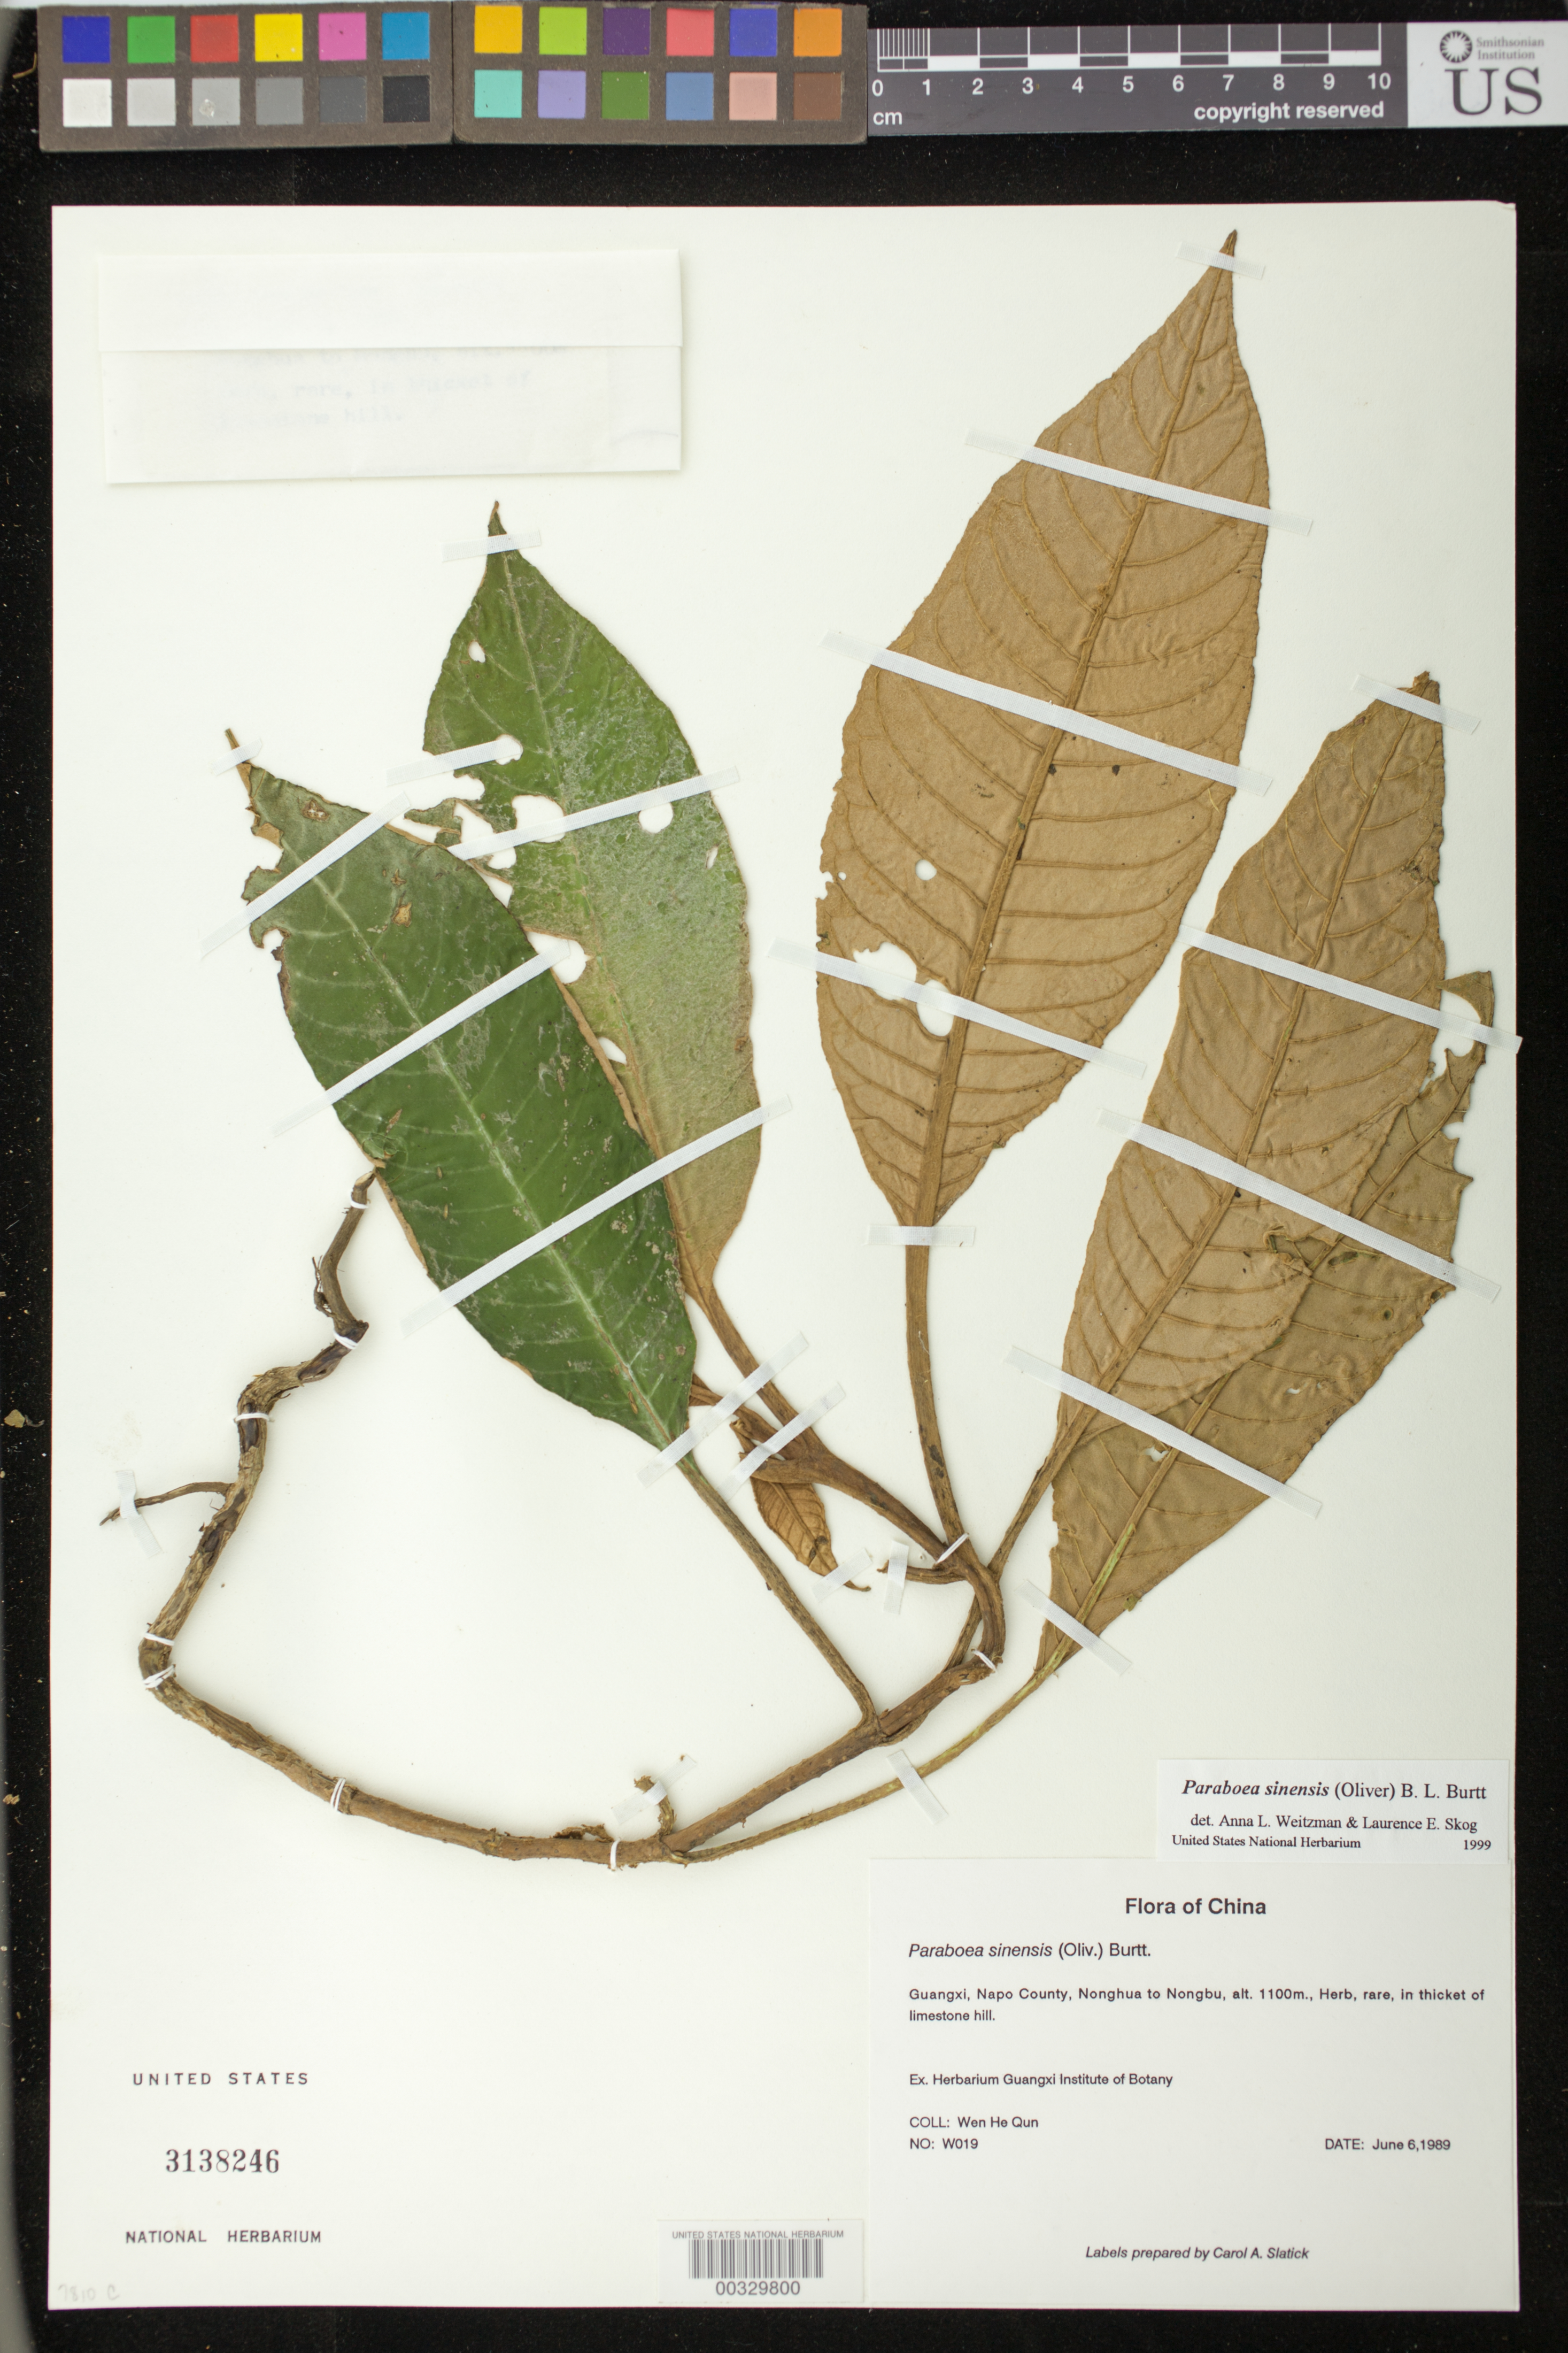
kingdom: Plantae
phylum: Tracheophyta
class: Magnoliopsida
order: Lamiales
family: Gesneriaceae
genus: Paraboea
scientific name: Paraboea sinensis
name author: (Oliv.) B.L. Burtt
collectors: H. Wen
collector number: W019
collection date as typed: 06 Jun 1989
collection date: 1989-06-06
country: China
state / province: Guangxi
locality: Guangxi, Napo County, Nonghua to Nongbu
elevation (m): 1100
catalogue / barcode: US 3138246